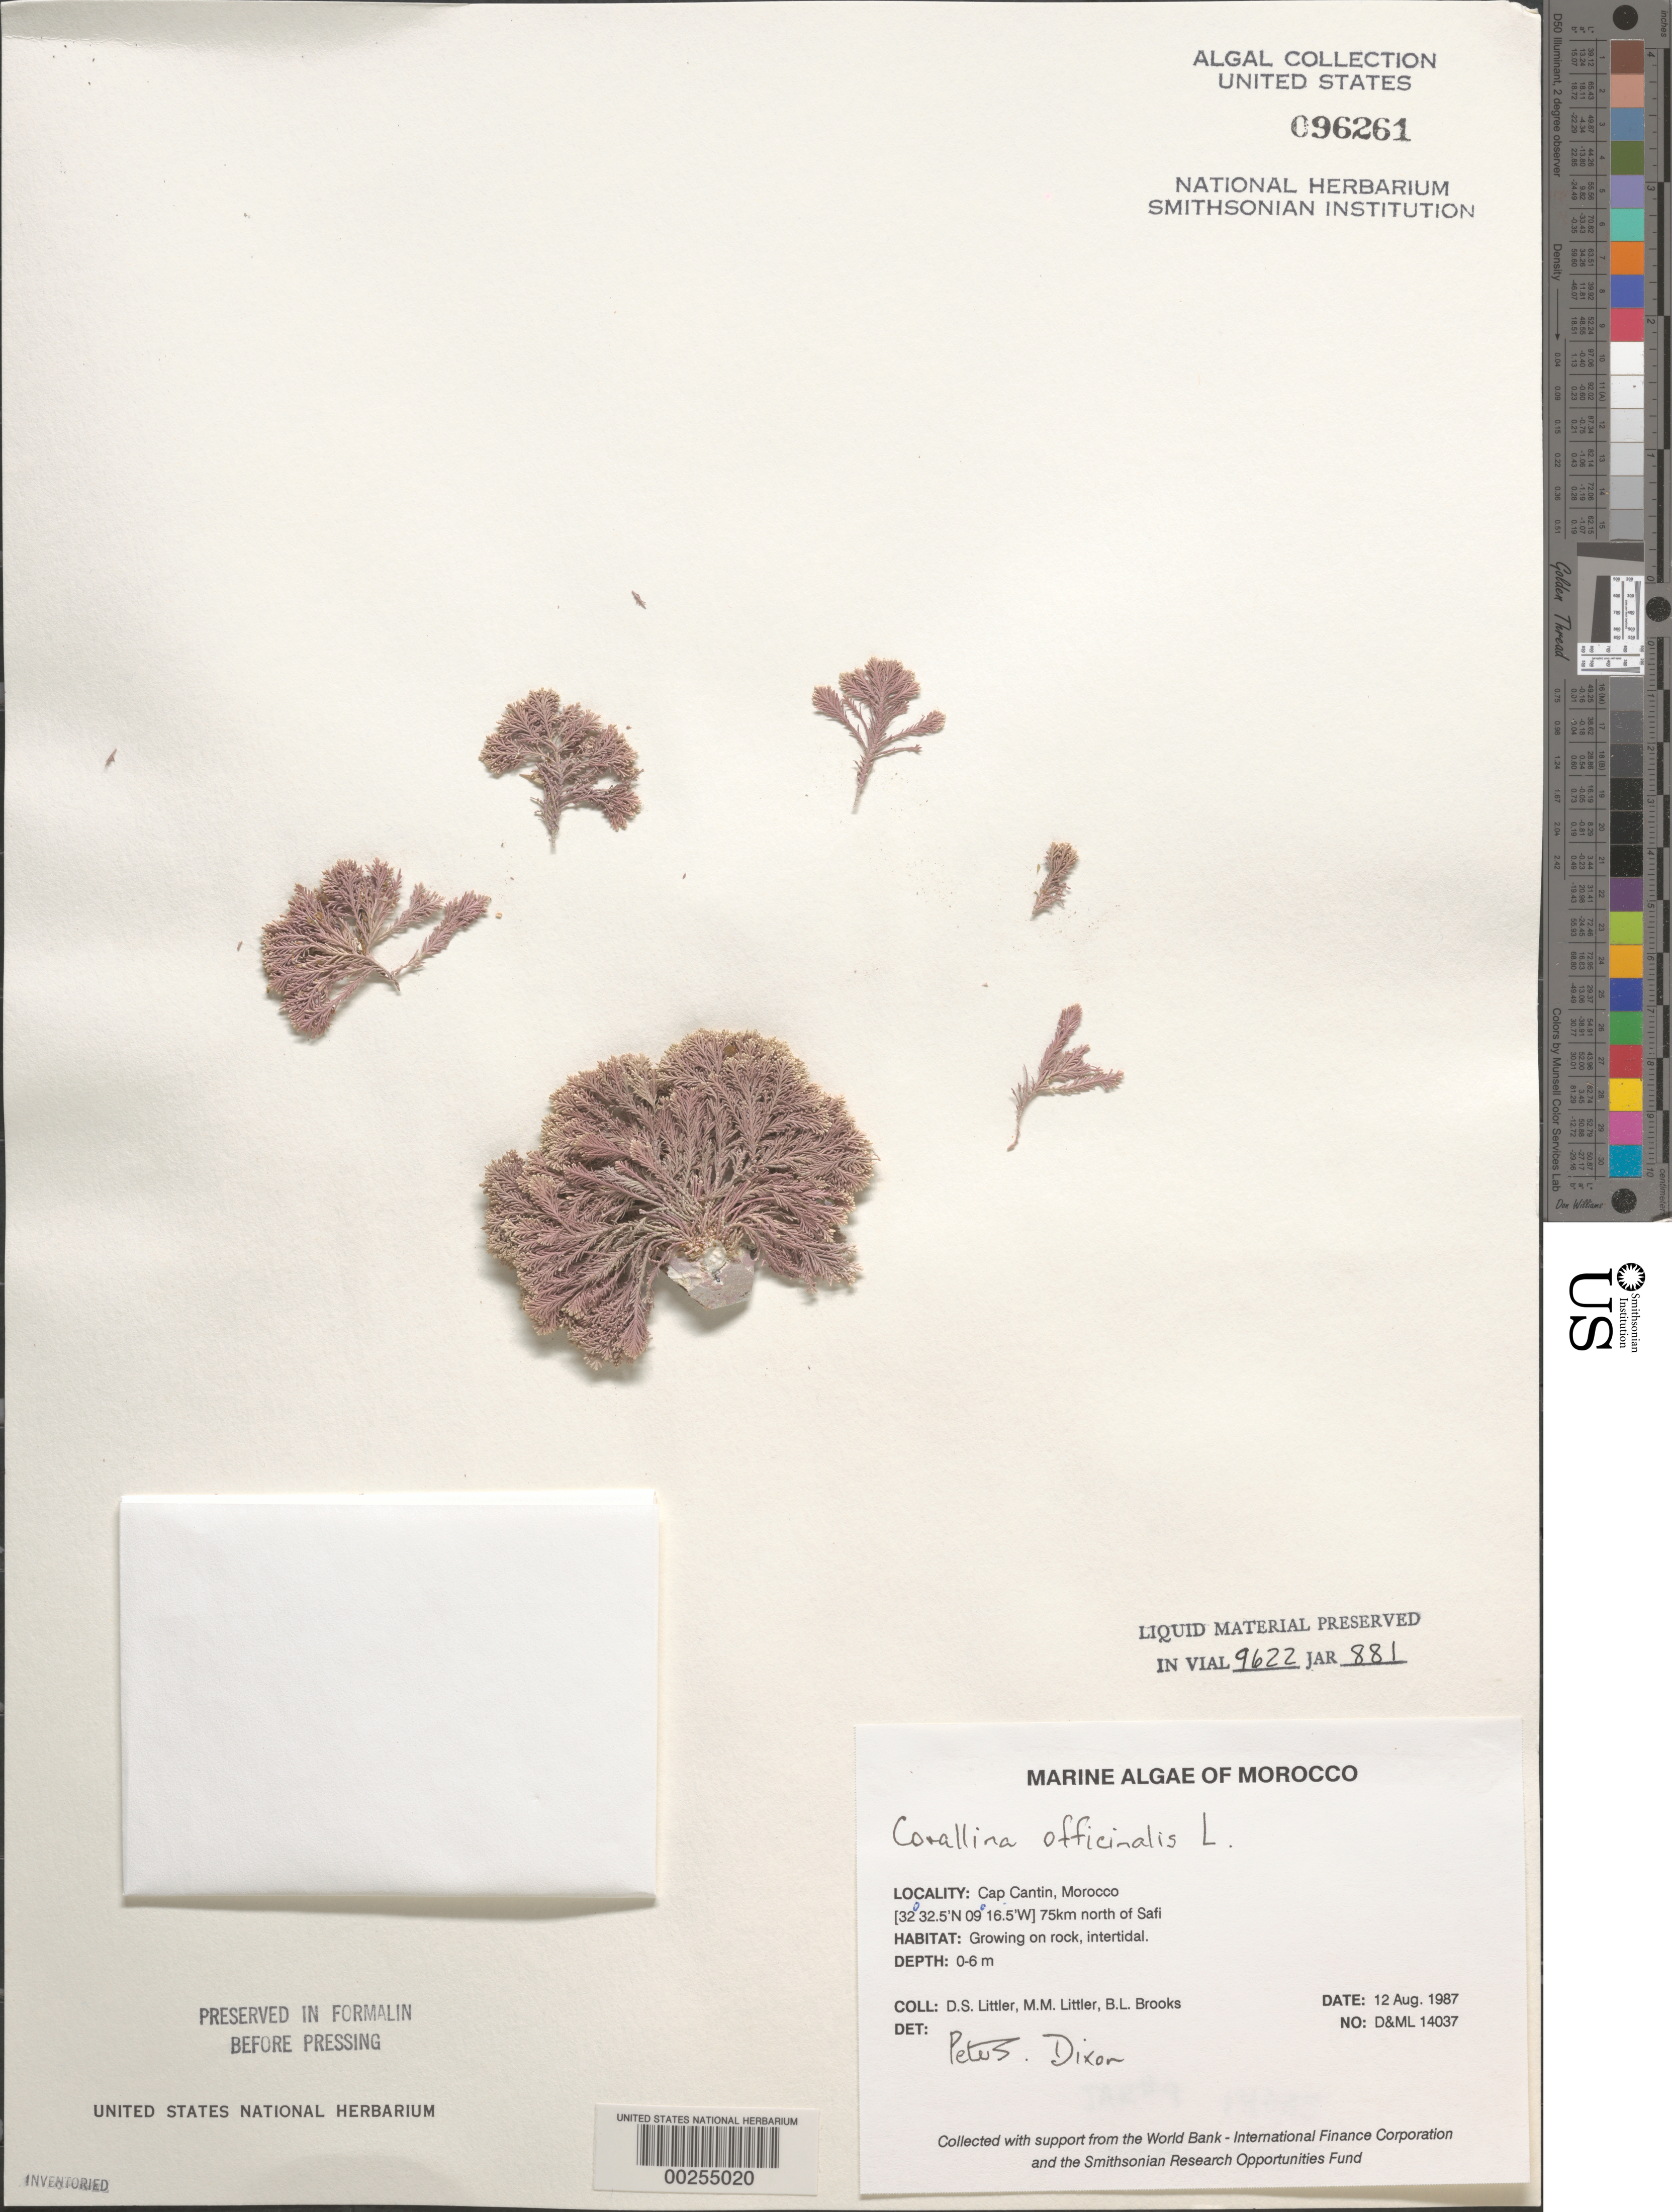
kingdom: Plantae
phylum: Rhodophyta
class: Florideophyceae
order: Corallinales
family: Corallinaceae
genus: Corallina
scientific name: Corallina officinalis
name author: L.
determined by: Dixon, P. S.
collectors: D. S. Littler, M. M. Littler & B. Brooks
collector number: D&ML 14037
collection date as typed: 12 Aug 1987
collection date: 1987-08-12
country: Morocco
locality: Cap Cantin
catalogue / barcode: US 96261